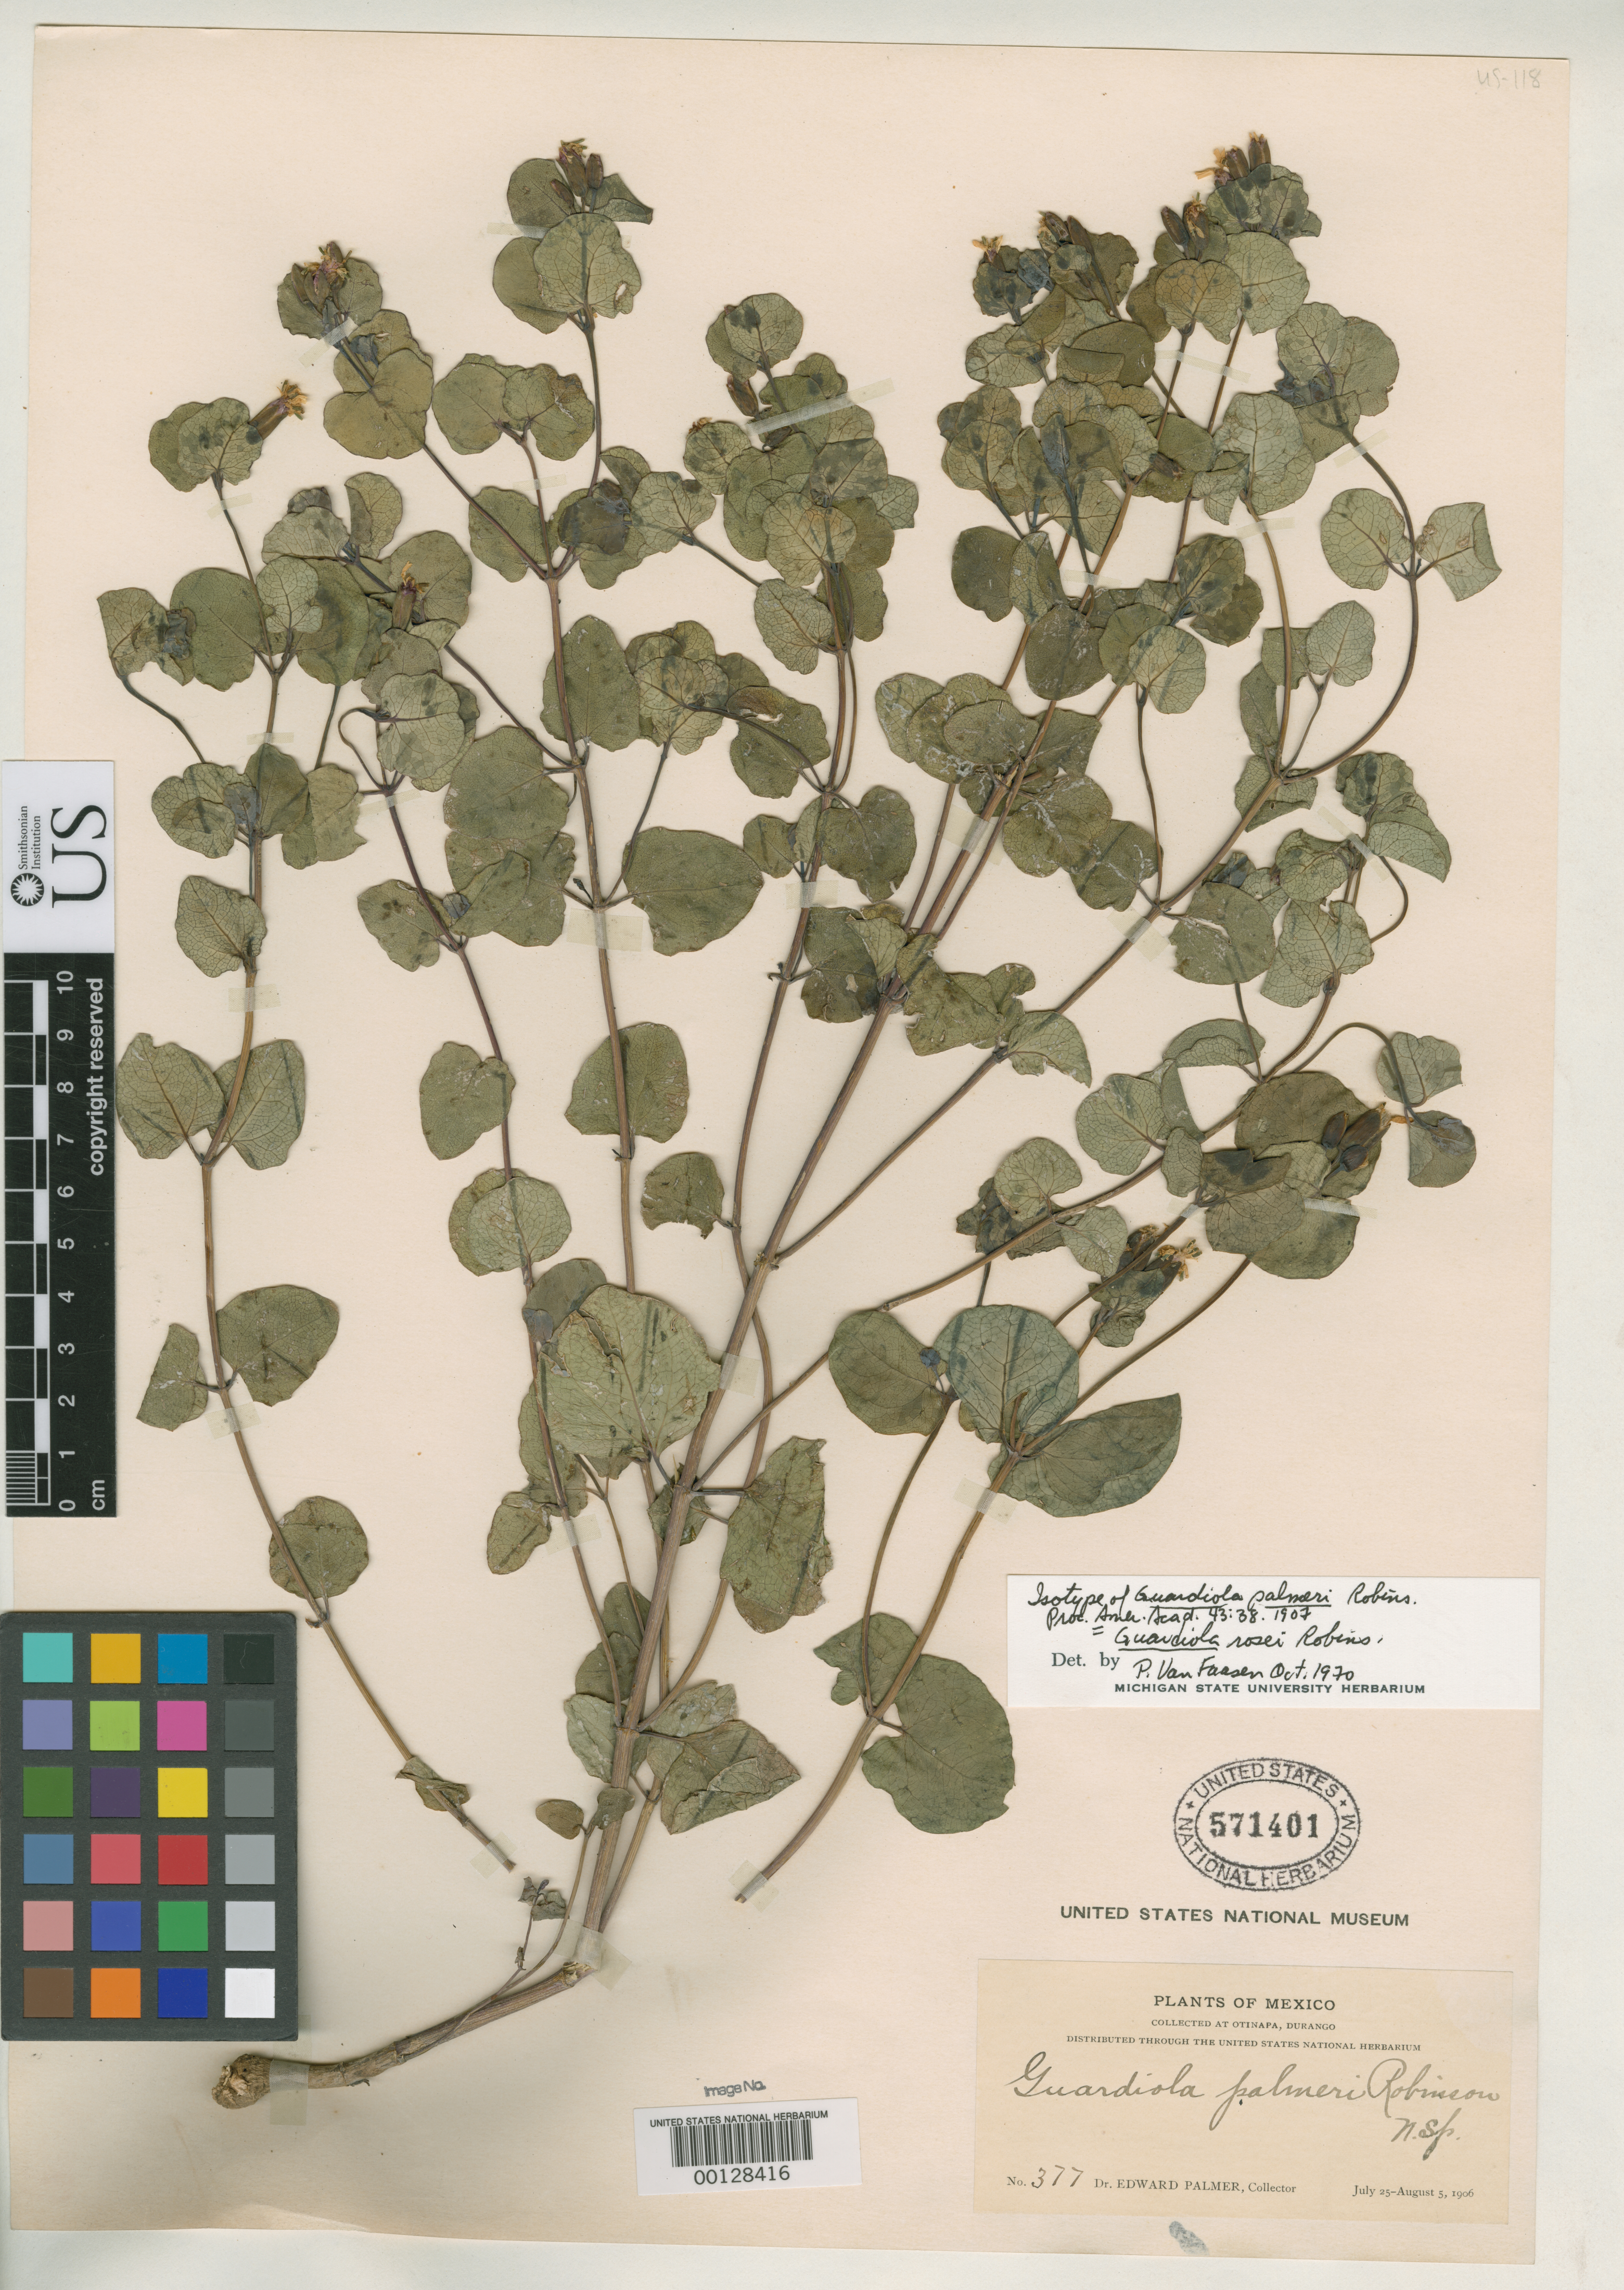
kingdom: Plantae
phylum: Tracheophyta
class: Magnoliopsida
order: Asterales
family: Asteraceae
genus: Guardiola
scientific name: Guardiola palmeri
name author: B.L. Rob.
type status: Isotype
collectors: E. Palmer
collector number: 377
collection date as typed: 25 Jul 1906 and 05 Aug 1906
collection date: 1906-07-25,1906-08-05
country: Mexico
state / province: Durango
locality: Outer circle of mesas, Otinapa.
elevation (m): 2450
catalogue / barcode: US 571401